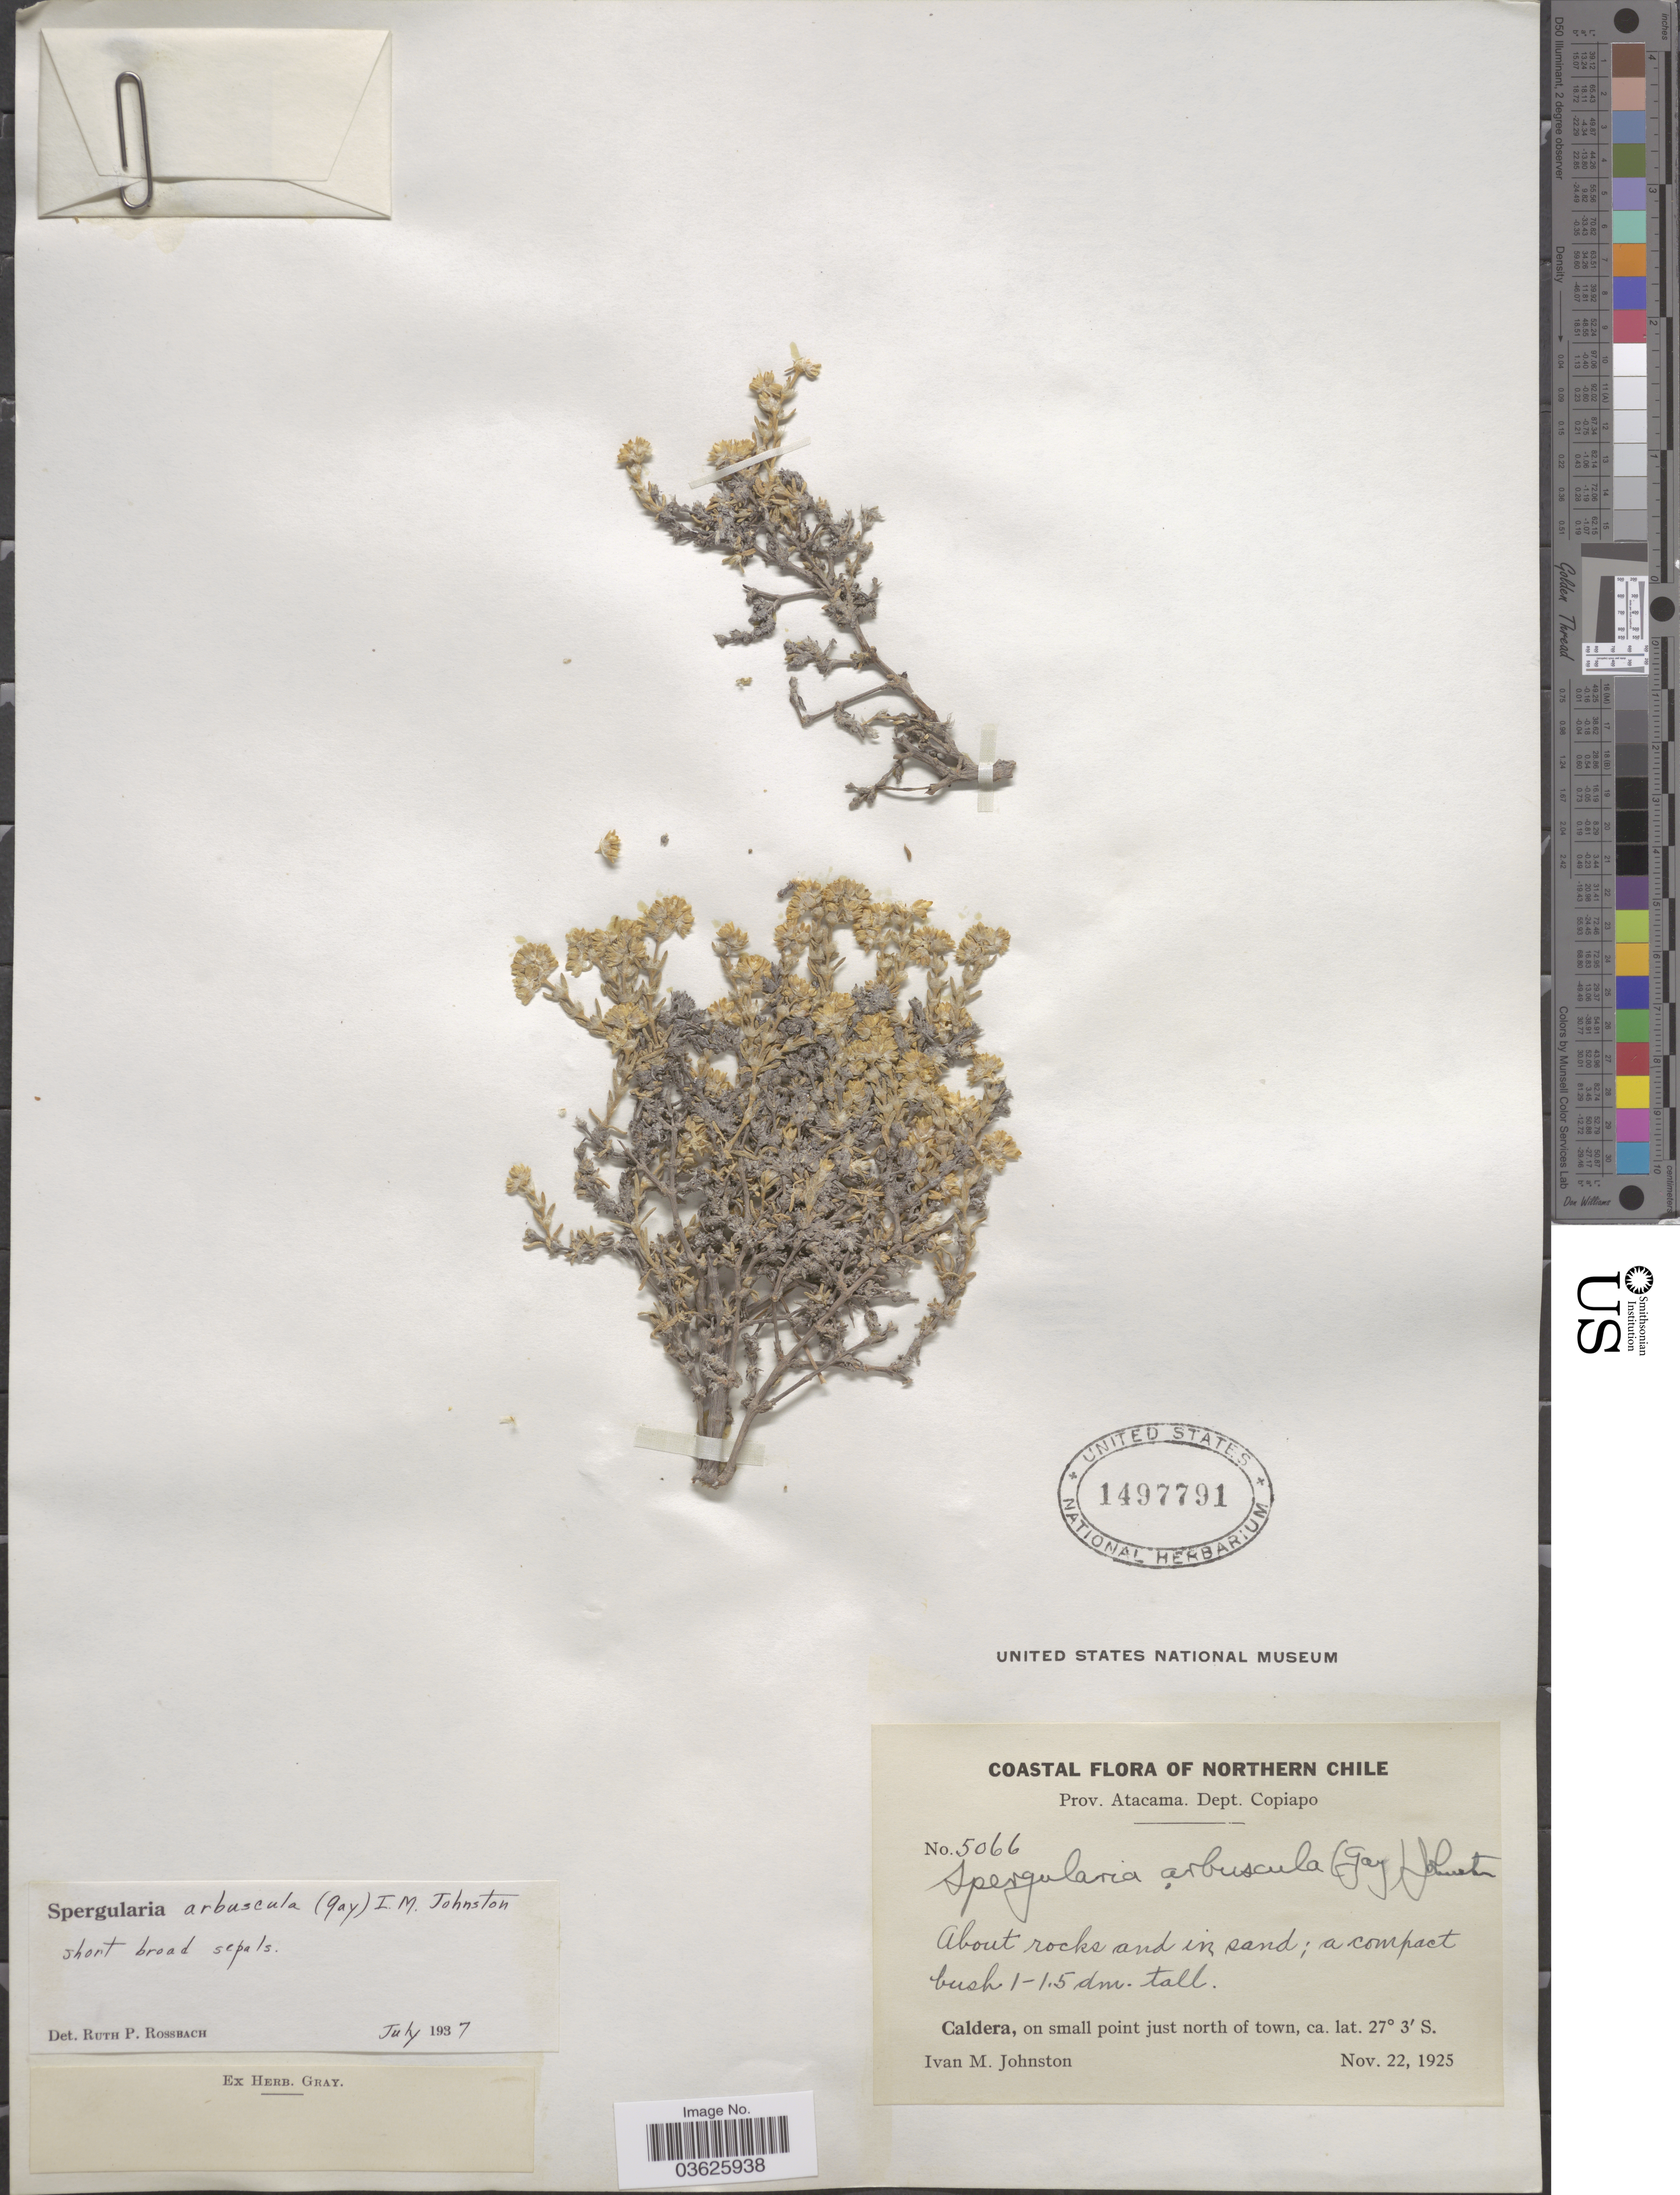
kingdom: Plantae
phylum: Tracheophyta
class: Magnoliopsida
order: Caryophyllales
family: Caryophyllaceae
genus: Spergularia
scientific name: Spergularia arbuscula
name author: I.M. Johnst.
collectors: I.M. Johnston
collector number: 5066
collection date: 1925-11-22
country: Chile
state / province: Atacama (III)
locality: Northern Chile. Prov. Atacama. Dept. Copiapo. Caldera, on small point just north of town.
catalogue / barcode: US 1497791